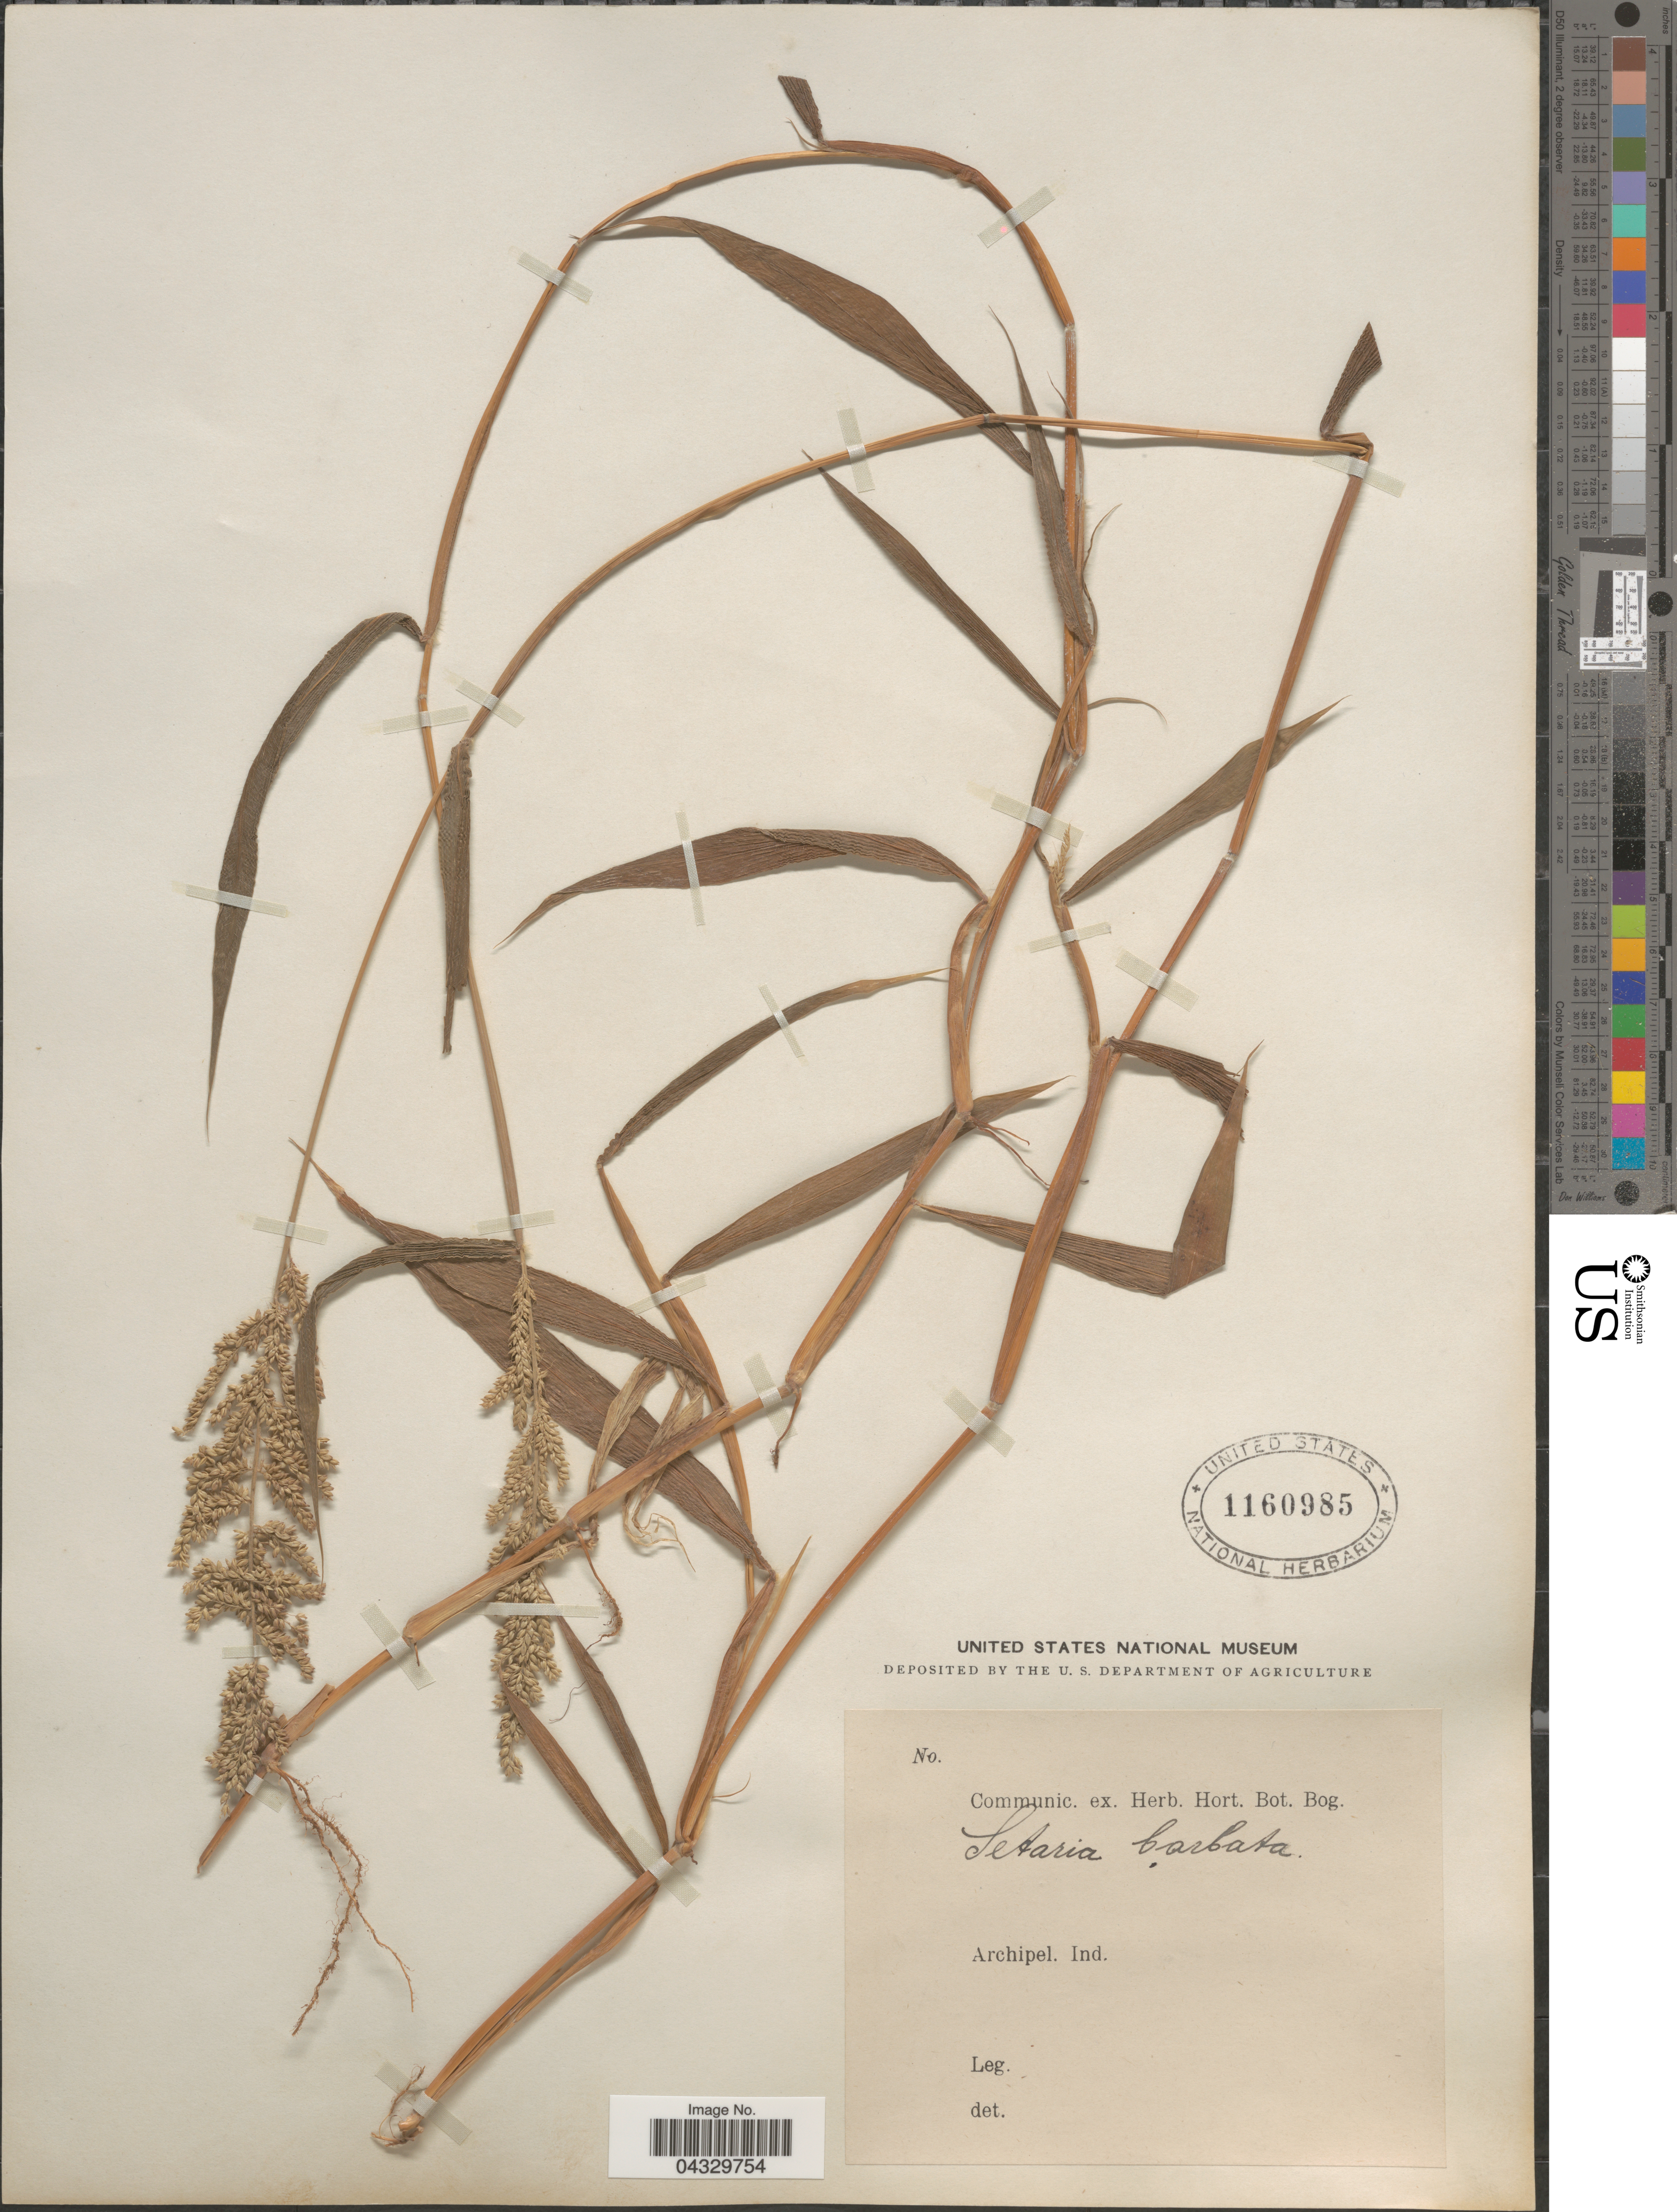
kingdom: Plantae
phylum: Tracheophyta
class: Liliopsida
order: Poales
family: Poaceae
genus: Setaria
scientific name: Setaria barbata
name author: (Lam.) Kunth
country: Indonesia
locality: Archipel. Ind.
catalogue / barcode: US 1160985